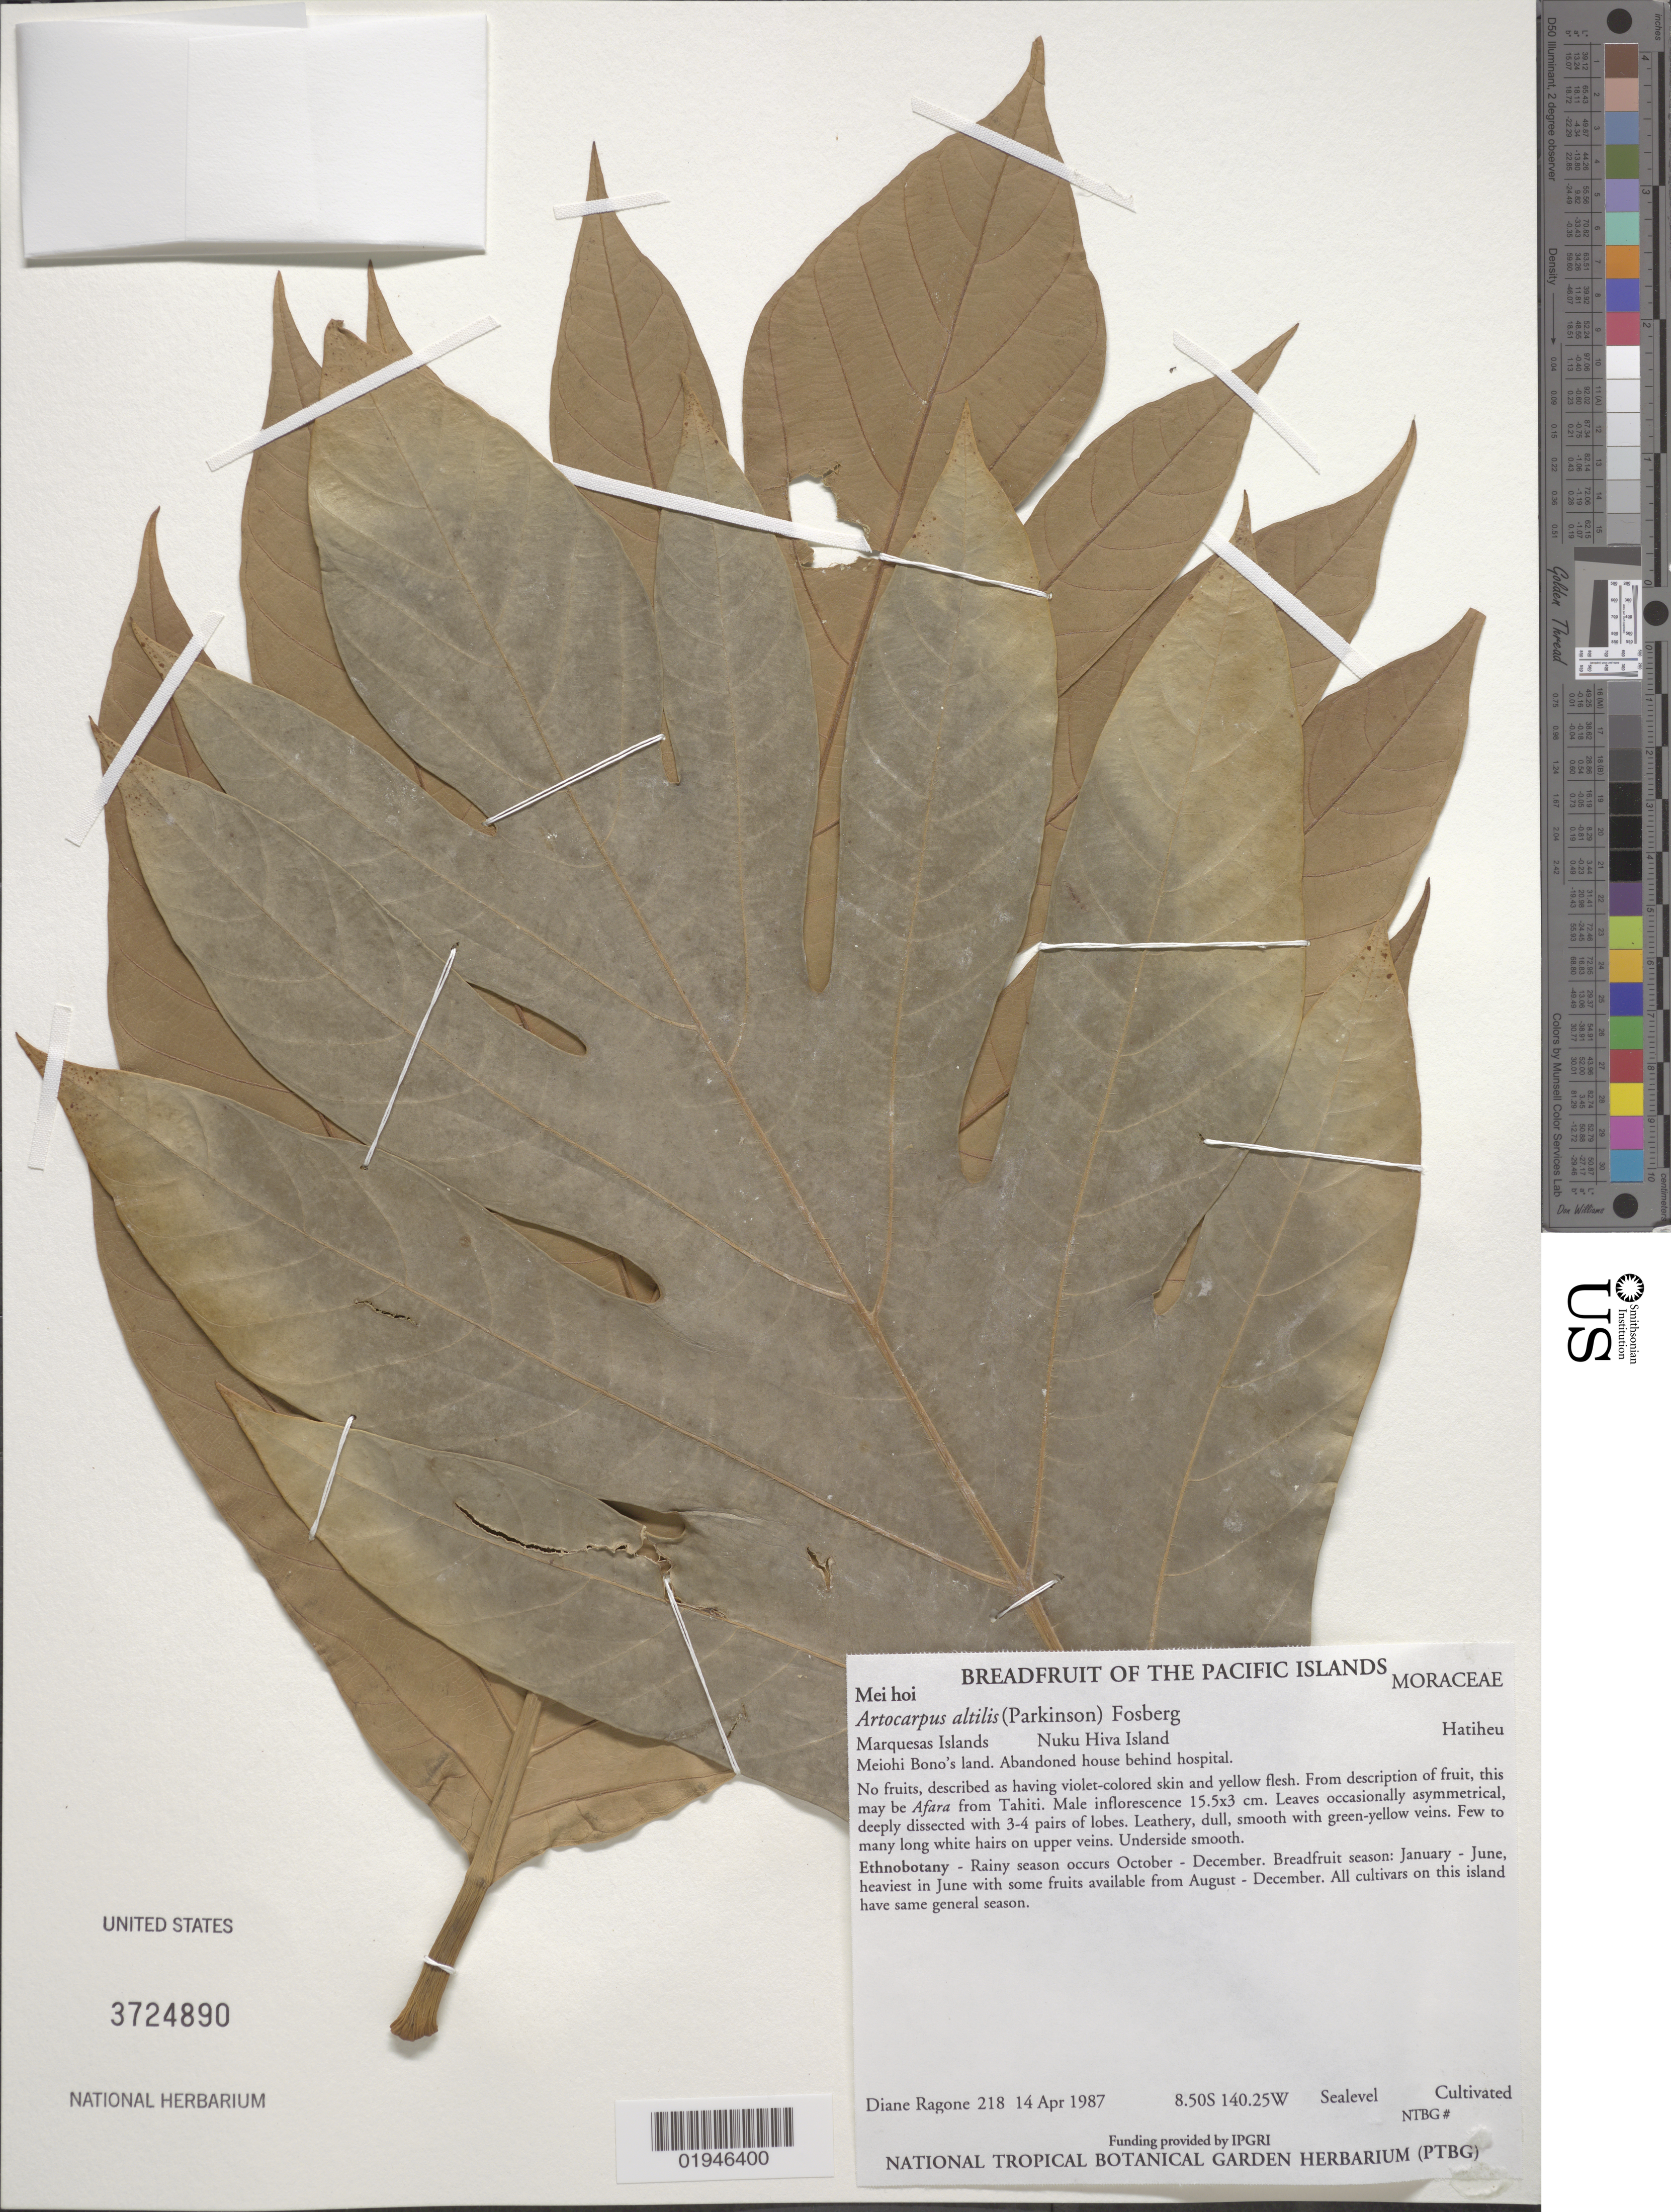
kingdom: Plantae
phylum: Tracheophyta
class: Magnoliopsida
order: Rosales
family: Moraceae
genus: Artocarpus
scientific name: Artocarpus altilis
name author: (Parkinson) Fosberg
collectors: D. Ragone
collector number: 218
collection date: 1987-04-14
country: French Polynesia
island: Nuku Hiva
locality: Hatiheu, Meiohi Bono's land, abandoned house behind hospital.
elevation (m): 0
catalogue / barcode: US 3724890